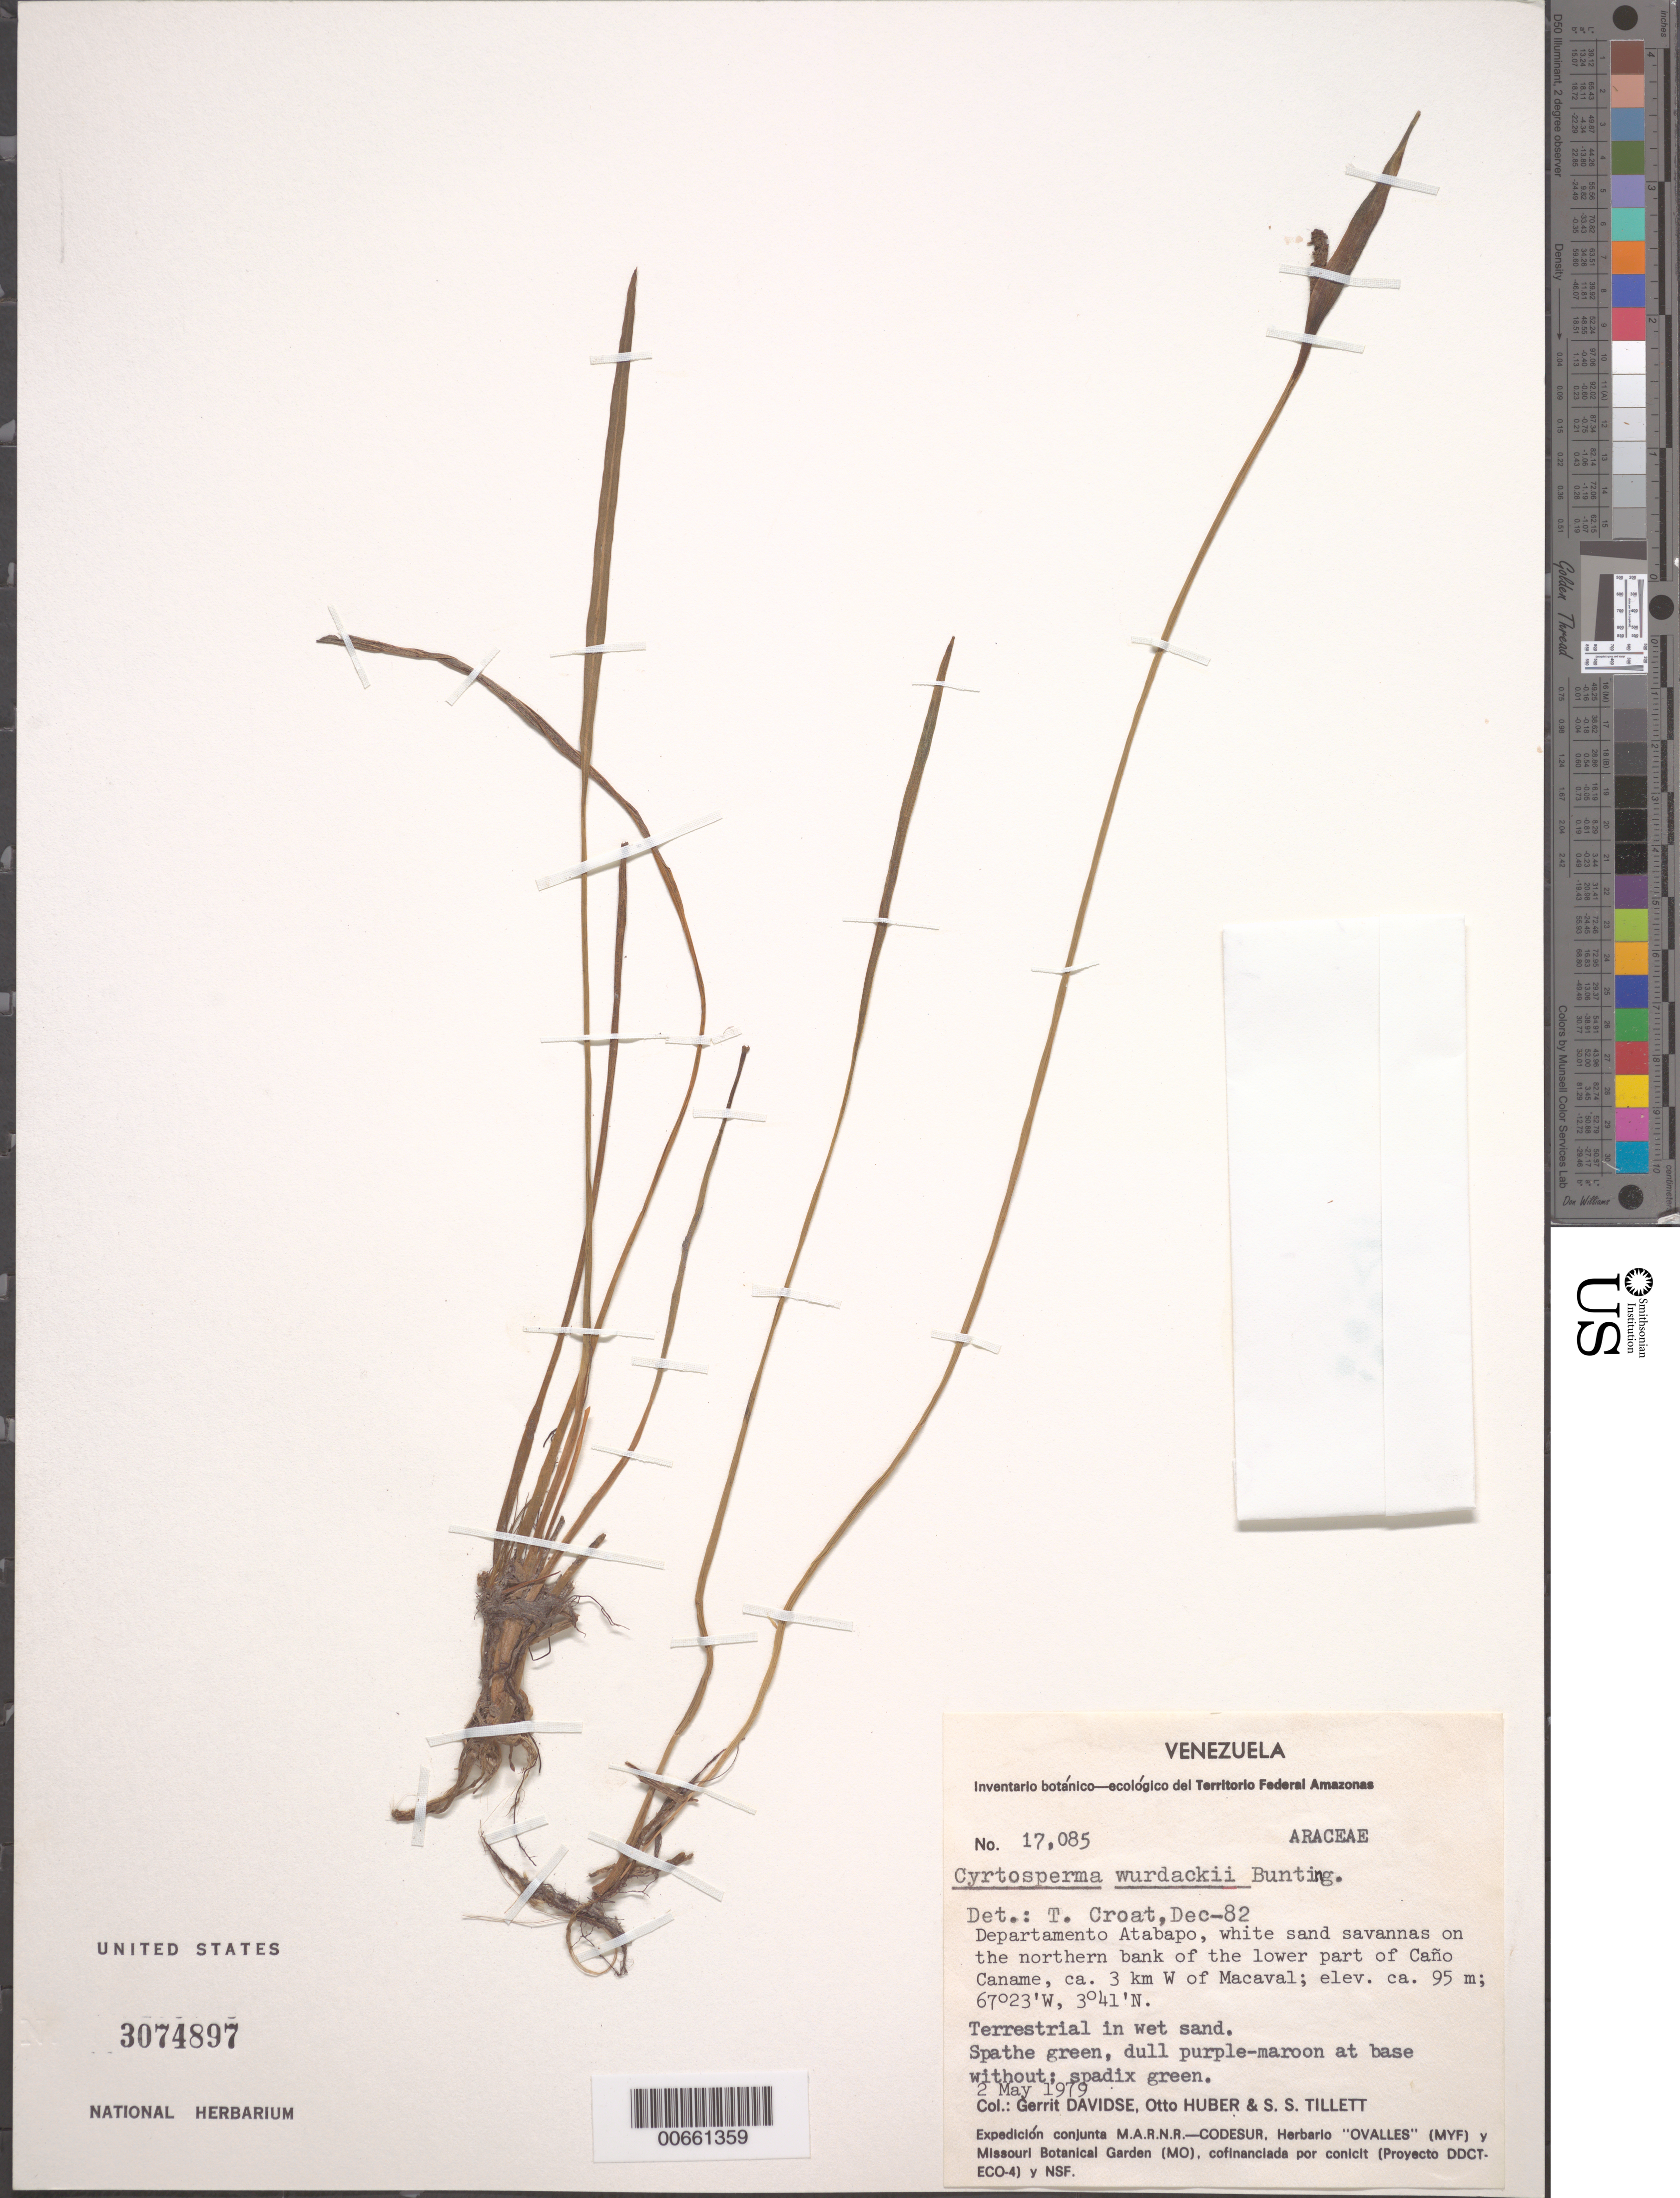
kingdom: Plantae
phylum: Tracheophyta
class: Liliopsida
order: Alismatales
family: Araceae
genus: Urospatha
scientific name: Urospatha wurdackii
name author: (G.S. Bunting) A. Hay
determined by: Strong, Mark T., (BOT), Smithsonian Institution - National Museum of Natural History (UNITED STATES)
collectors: G. Davidse, O. Huber & S. S. Tillett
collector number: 17085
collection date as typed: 2-May-79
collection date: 1979-05-02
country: Venezuela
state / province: Amazonas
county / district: Atabapo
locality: Caño Caname, ca. 3 km W of Macaval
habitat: White sand savannas on the northern bank of the lower part of Caño Caname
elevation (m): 95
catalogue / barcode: US 3074897